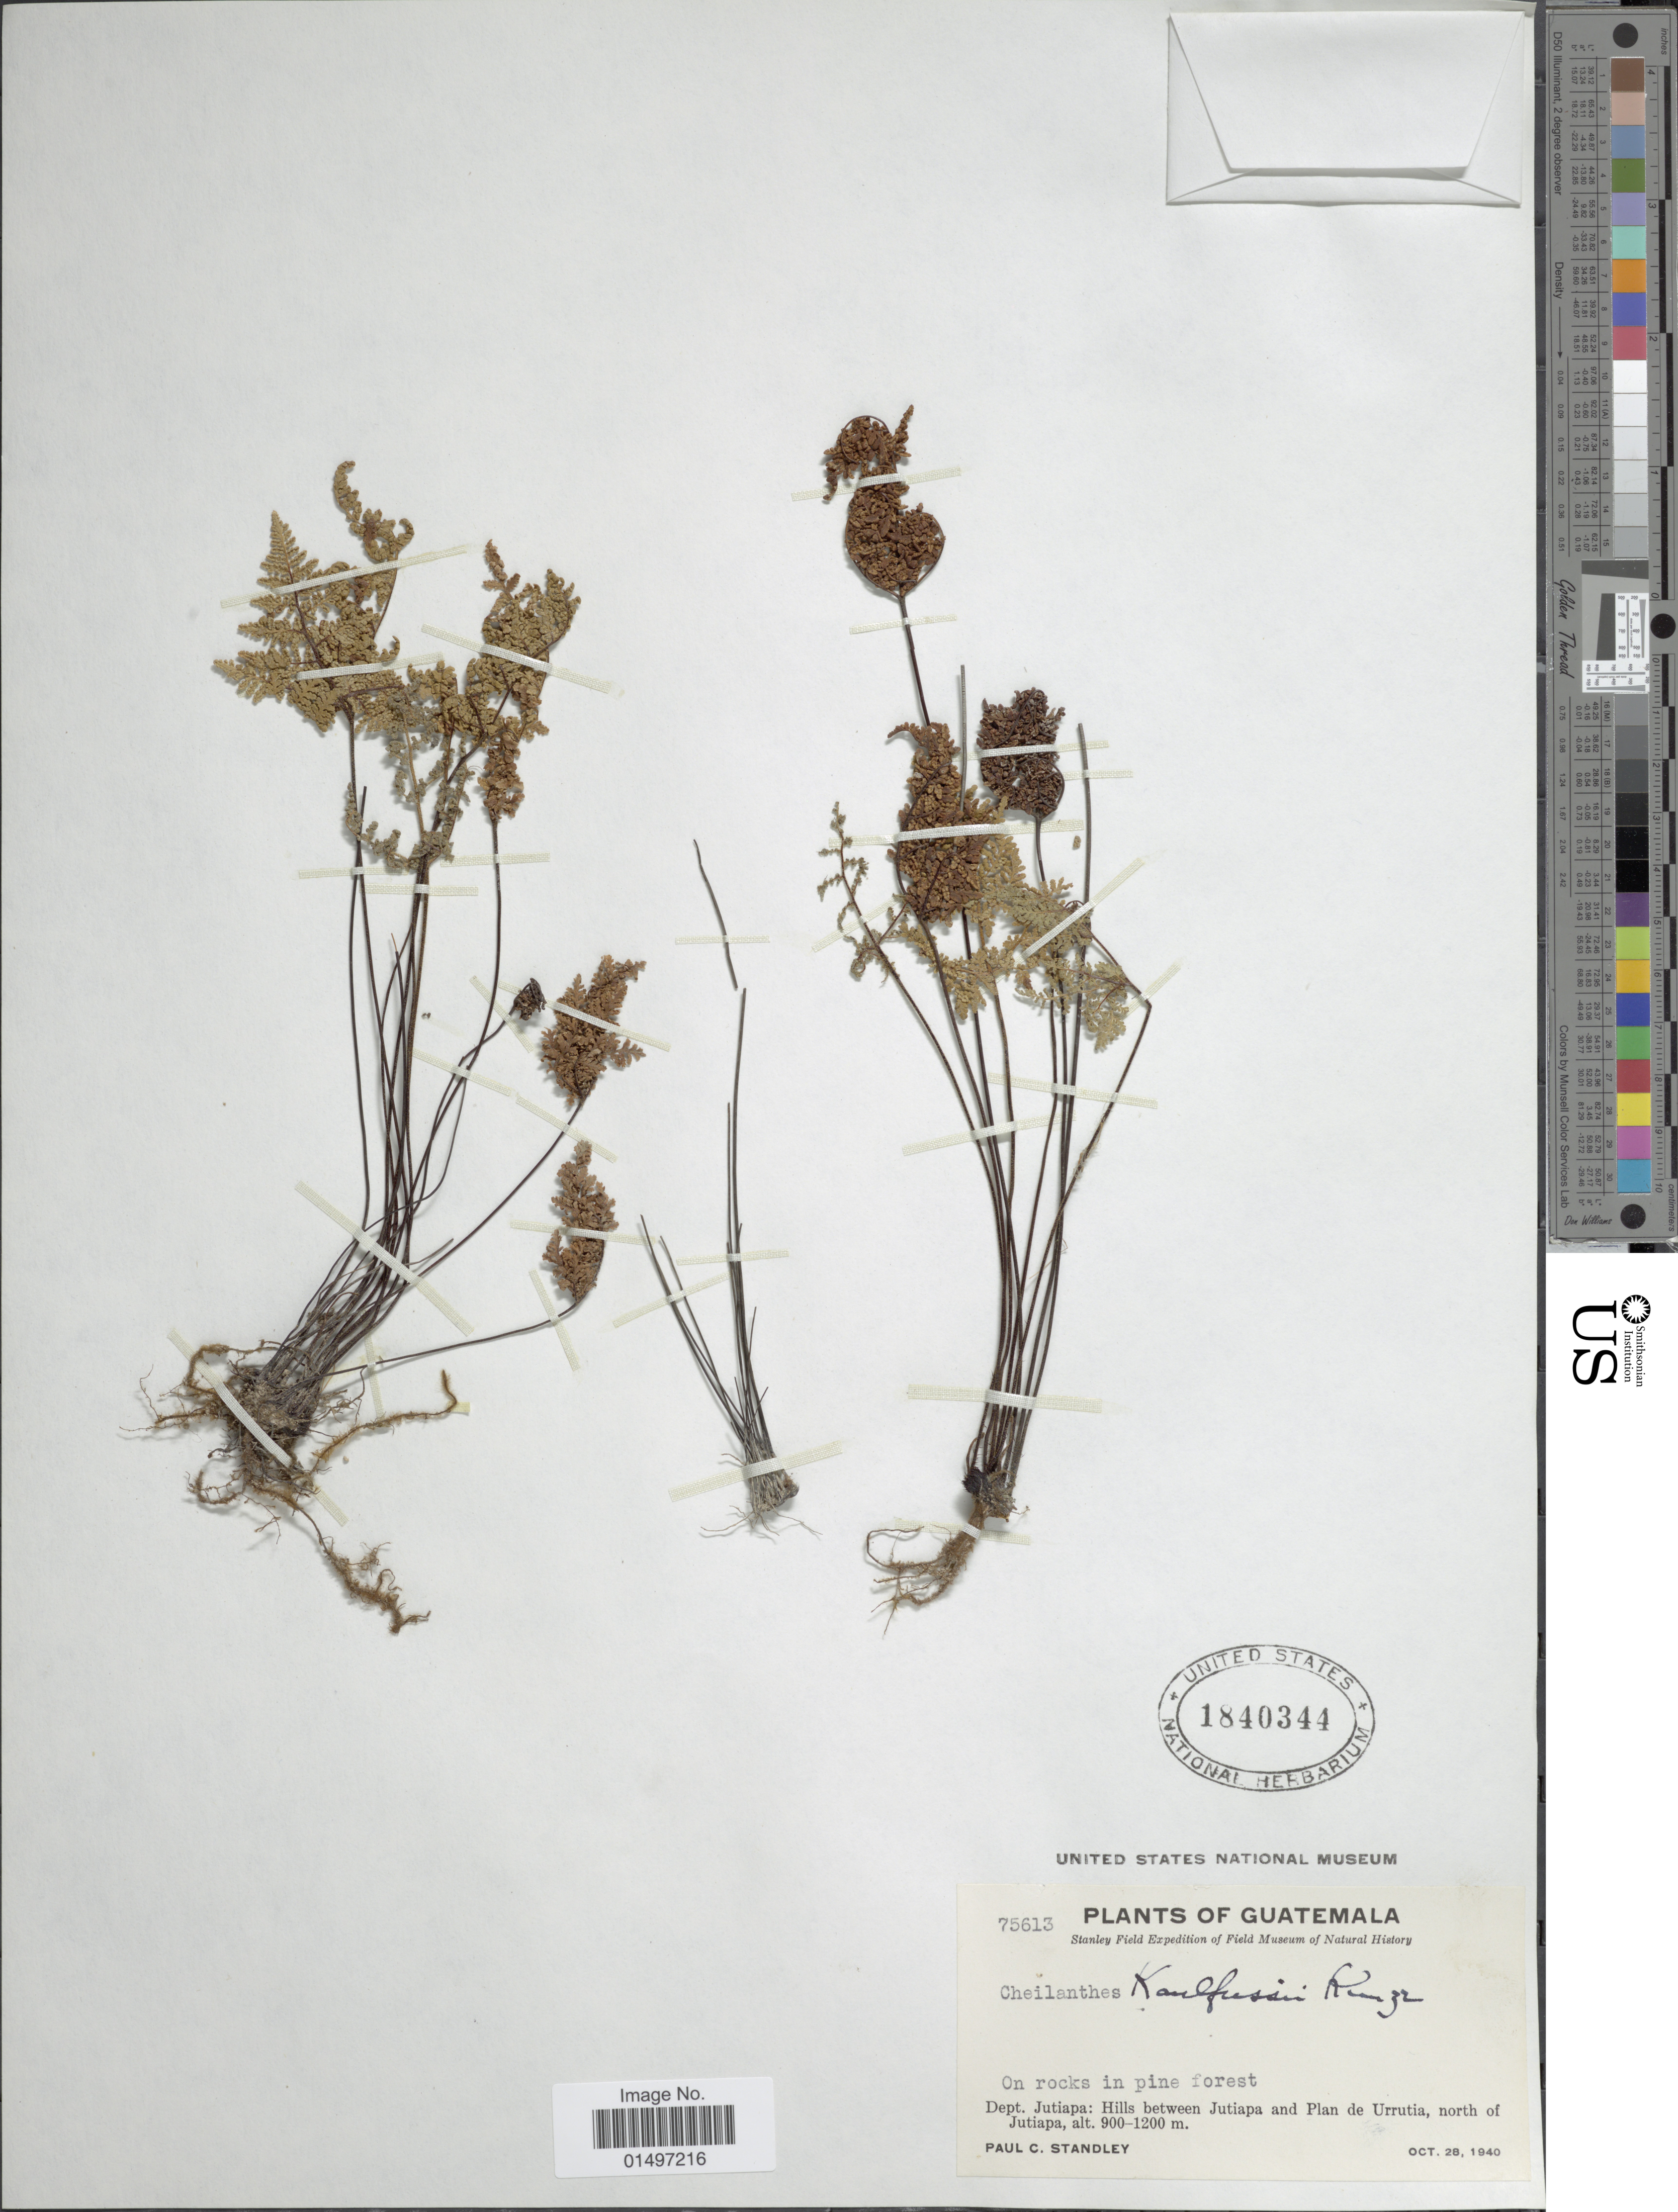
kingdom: Plantae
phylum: Tracheophyta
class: Polypodiopsida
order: Polypodiales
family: Pteridaceae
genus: Gaga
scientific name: Gaga kaulfussii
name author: (Kunze) Fay W. Li & Windham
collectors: P. C. Standley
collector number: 75613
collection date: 1940-10-28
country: Guatemala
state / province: Jutiapa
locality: Dept. Jutiapa: Hills between Jutiapa and Plan de Urrutia, north of Jutiapa.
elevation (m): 900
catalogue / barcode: US 1840344